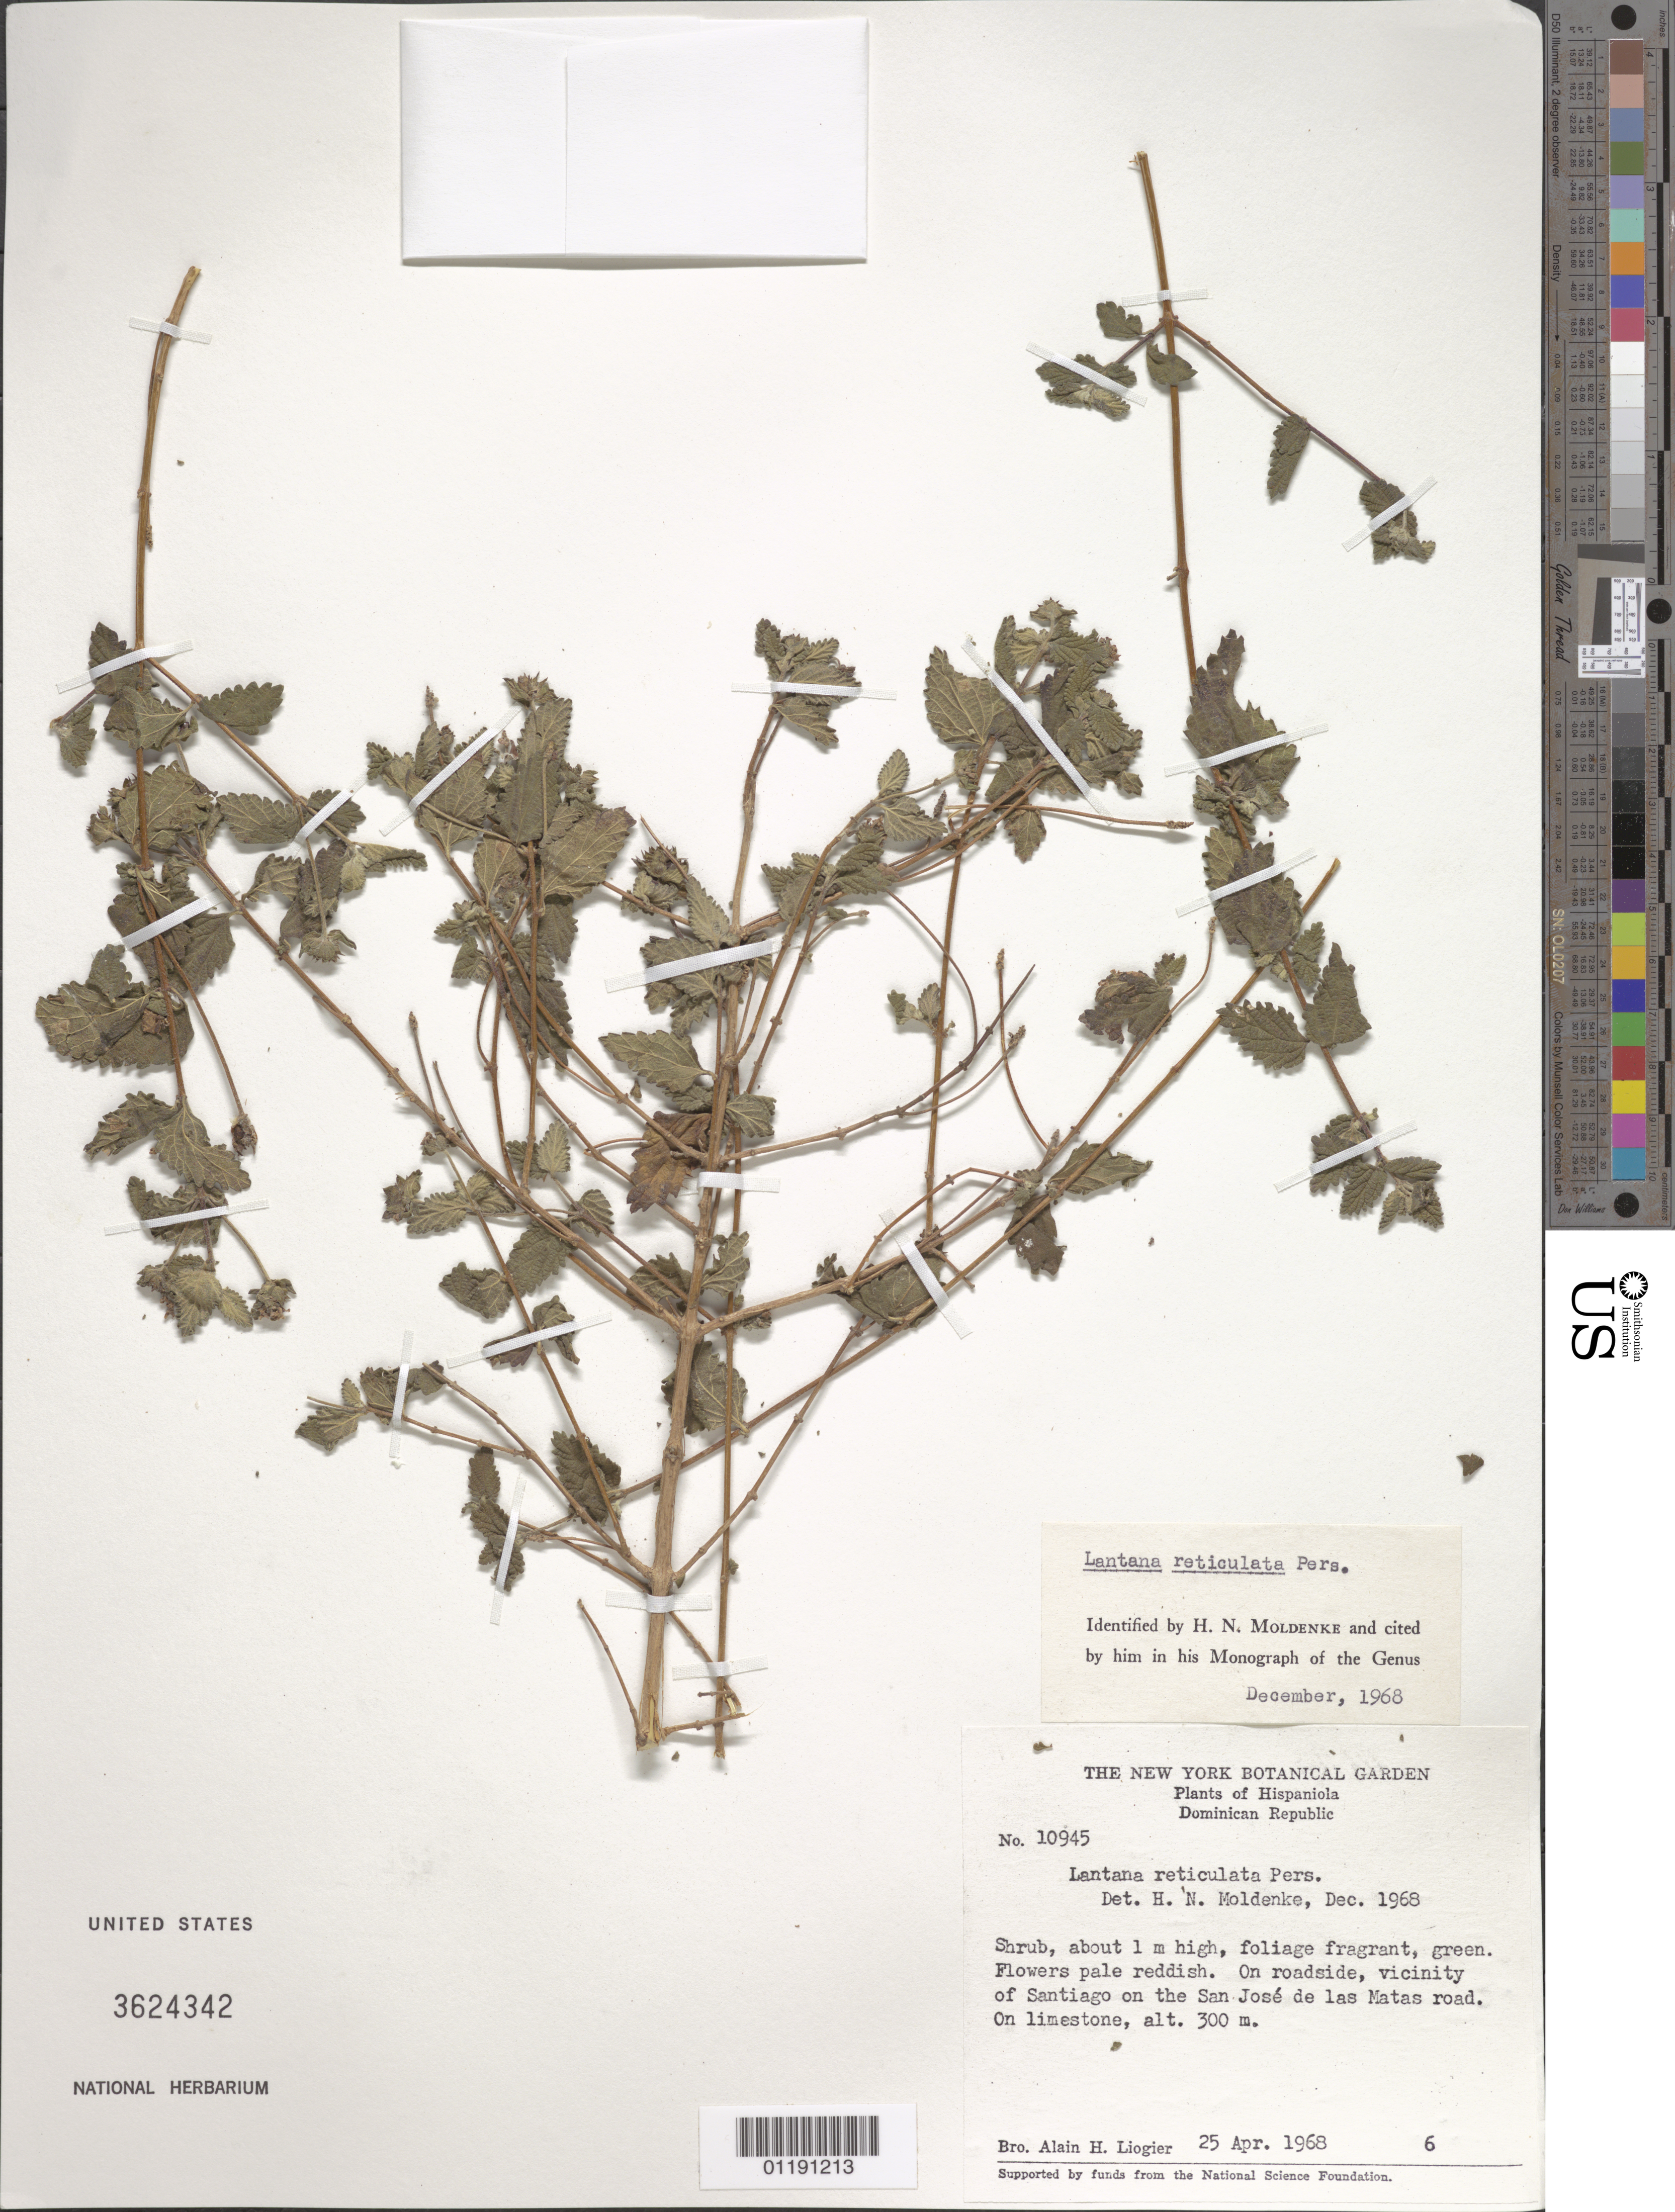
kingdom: Plantae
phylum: Tracheophyta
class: Magnoliopsida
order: Lamiales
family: Verbenaceae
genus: Lantana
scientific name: Lantana reticulata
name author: Pers.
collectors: A. H. Liogier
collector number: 10945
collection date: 1968-04-25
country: Dominican Republic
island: Hispaniola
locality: On roadside, vicinity of Santiago on the San José de las Matas road.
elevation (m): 300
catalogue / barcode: US 3624342